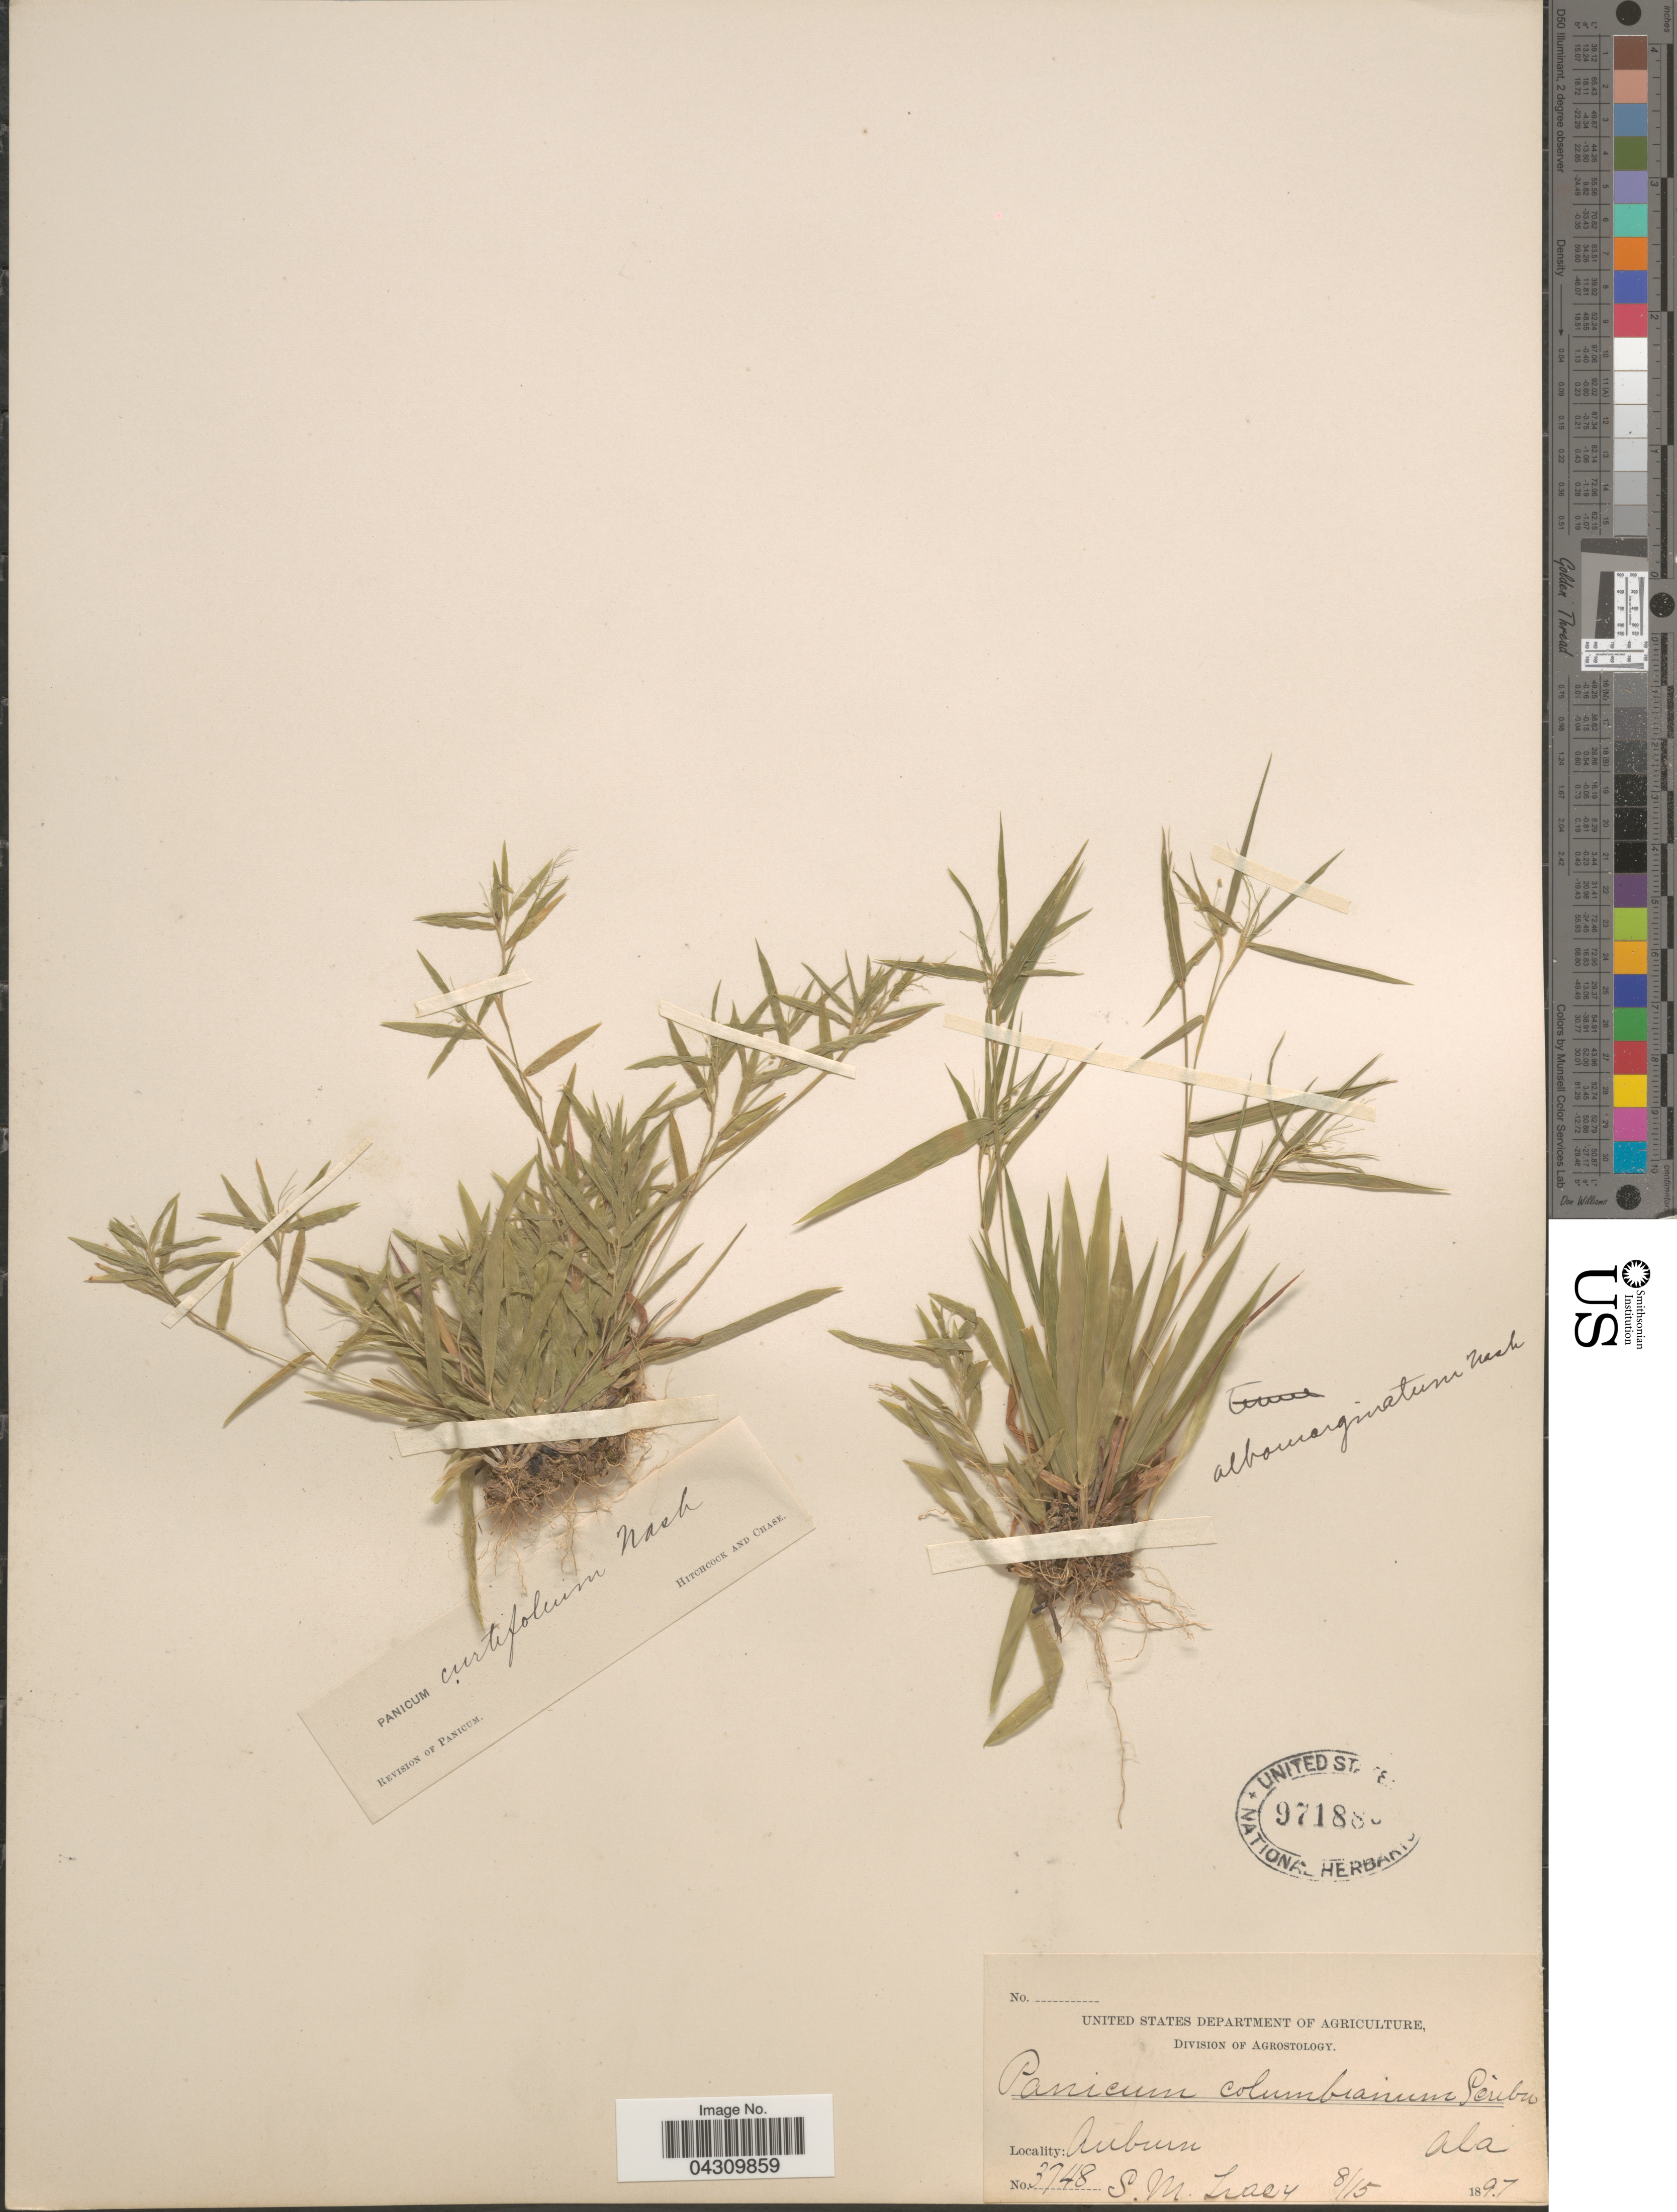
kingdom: Plantae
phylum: Tracheophyta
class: Liliopsida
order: Poales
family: Poaceae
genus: Dichanthelium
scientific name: Dichanthelium acuminatum var. acuminatum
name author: (Sw.) Gould & C.A. Clark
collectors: S. M. Tracy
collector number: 3748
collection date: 1897-08-15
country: United States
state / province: Alabama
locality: Auburn.